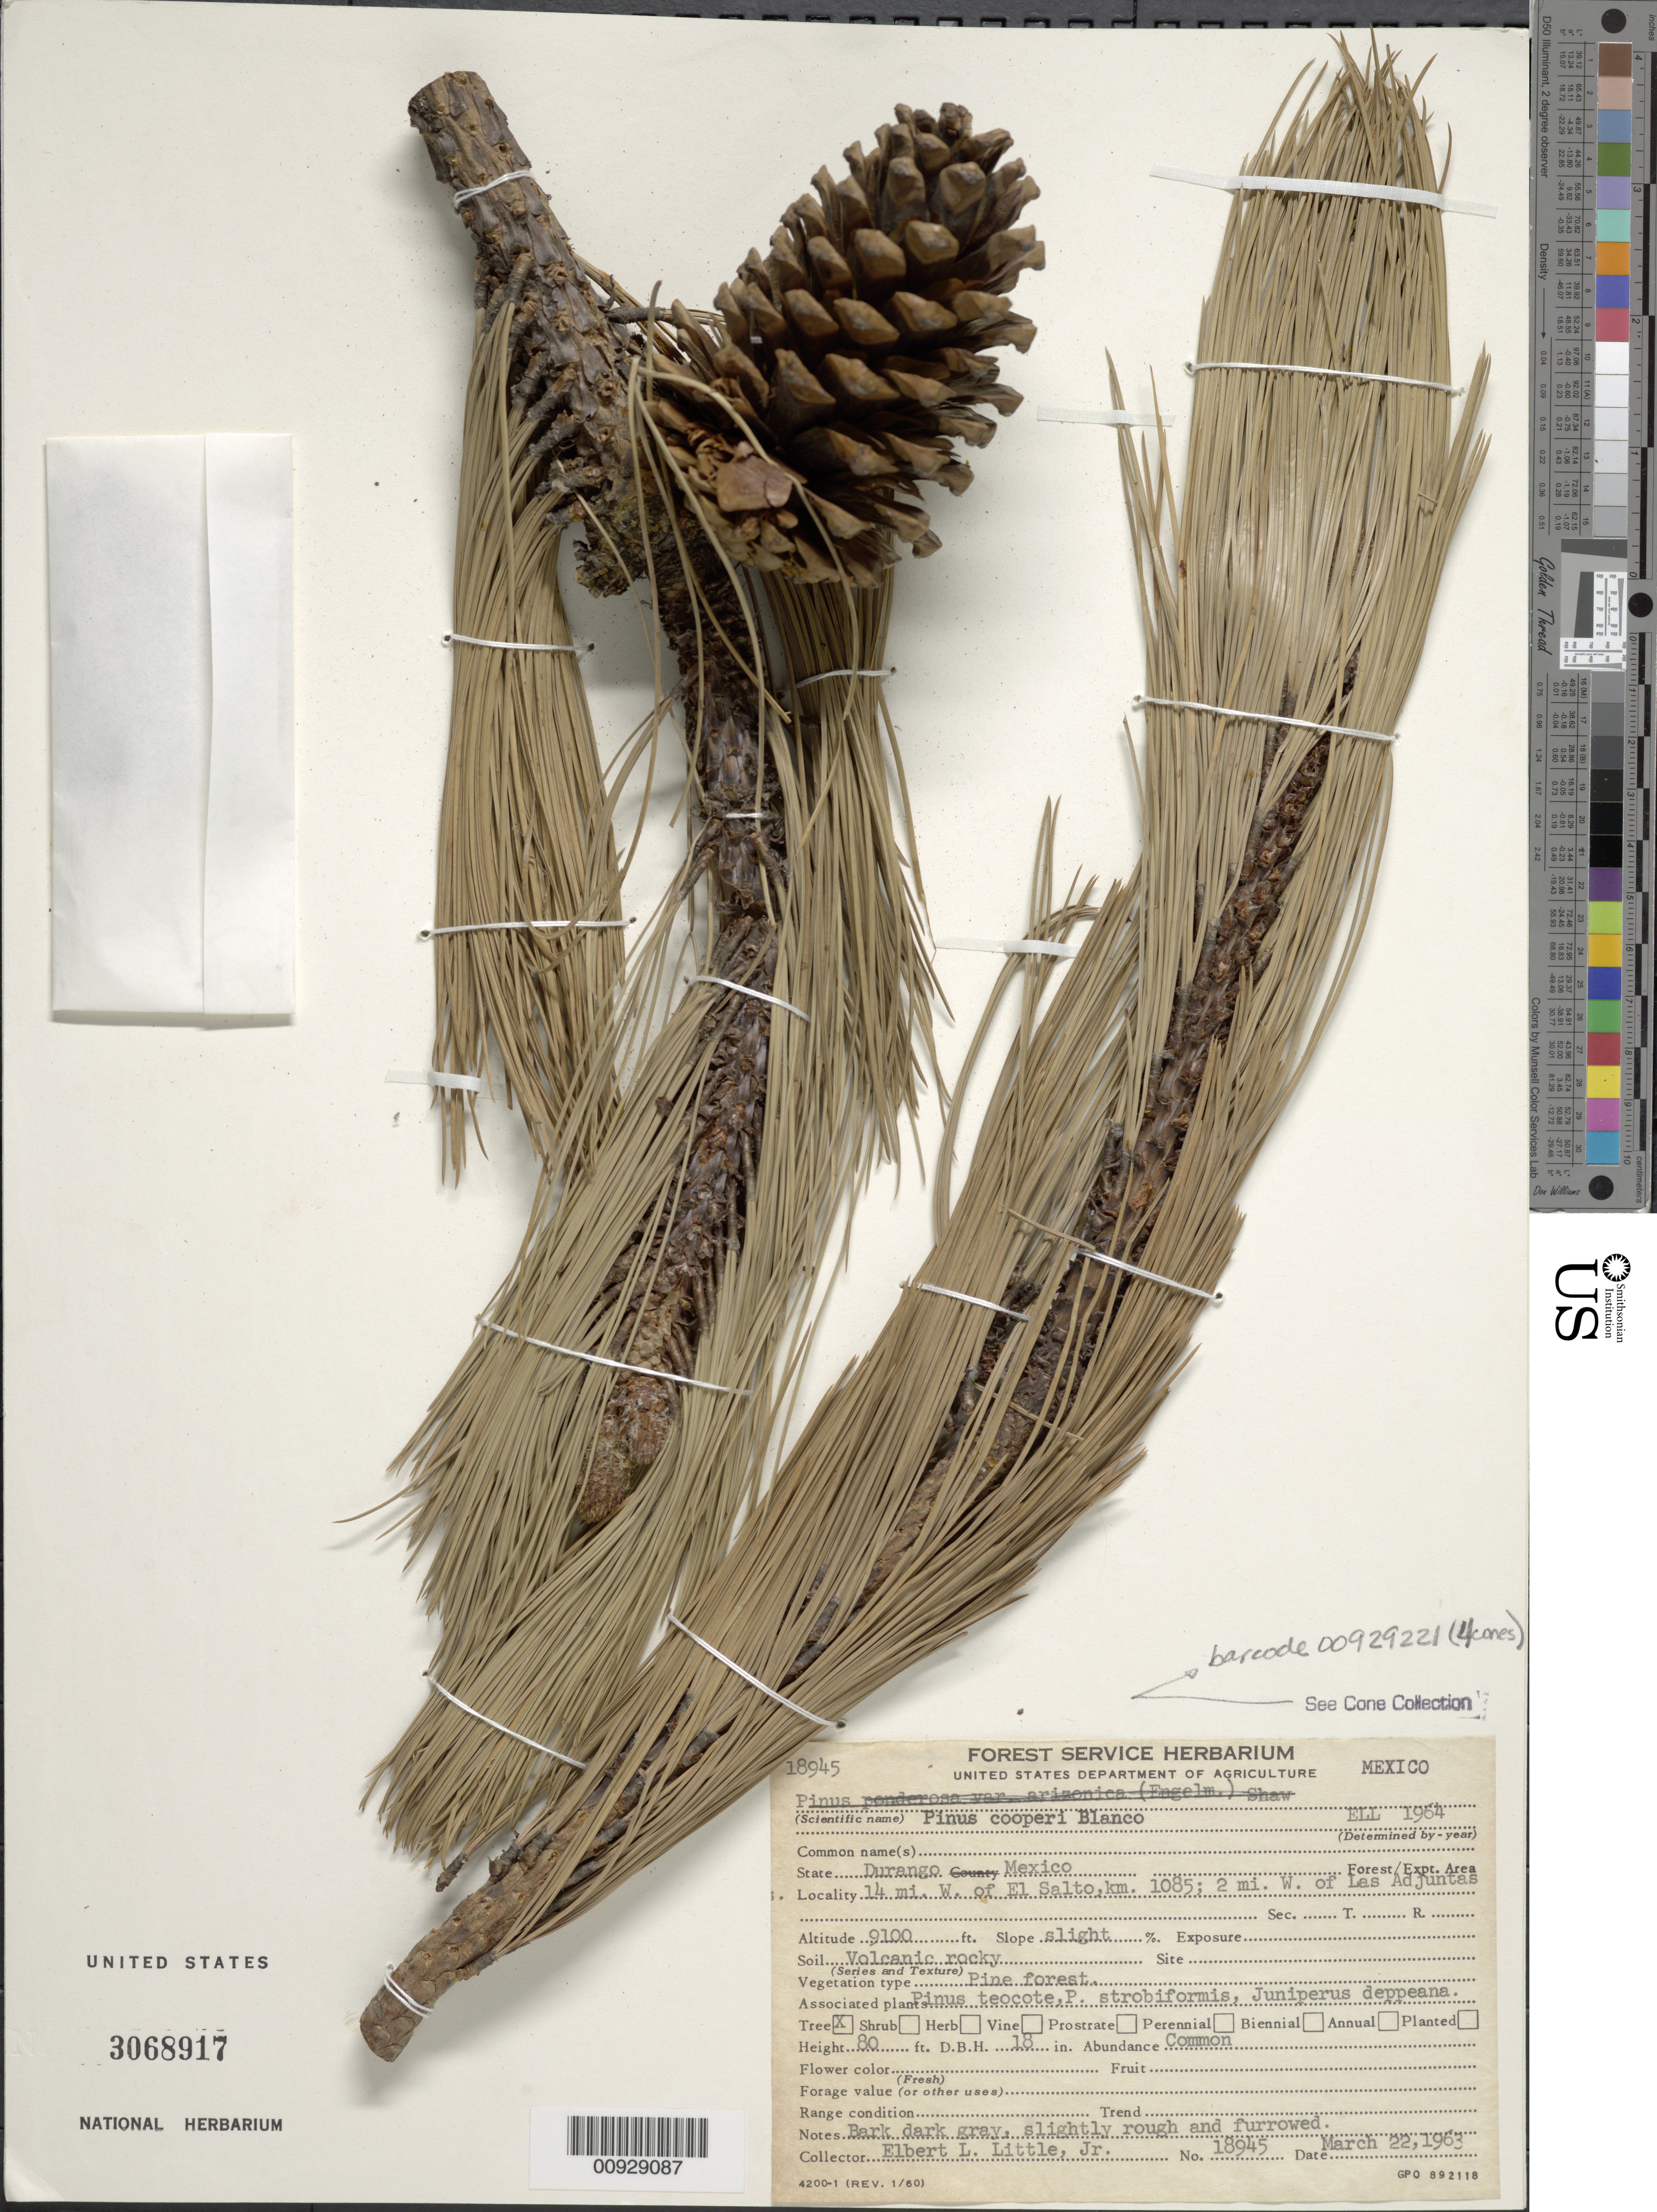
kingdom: Plantae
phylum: Tracheophyta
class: Pinopsida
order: Pinales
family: Pinaceae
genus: Pinus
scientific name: Pinus cooperi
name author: C.E. Blanco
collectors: E. L. Little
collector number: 18945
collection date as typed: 22 Mar 1963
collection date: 1963-03-22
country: Mexico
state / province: Durango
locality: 14 mi. W of El Salto, km. 1085; 2 mi. W of Las Adjuntas.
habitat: Pine forest, slope slightl. Soil volcanic rocky. Associated plants. Pinus teocote, P. strobiformis, Juniperus deppeana.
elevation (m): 2774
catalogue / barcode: US 3068917